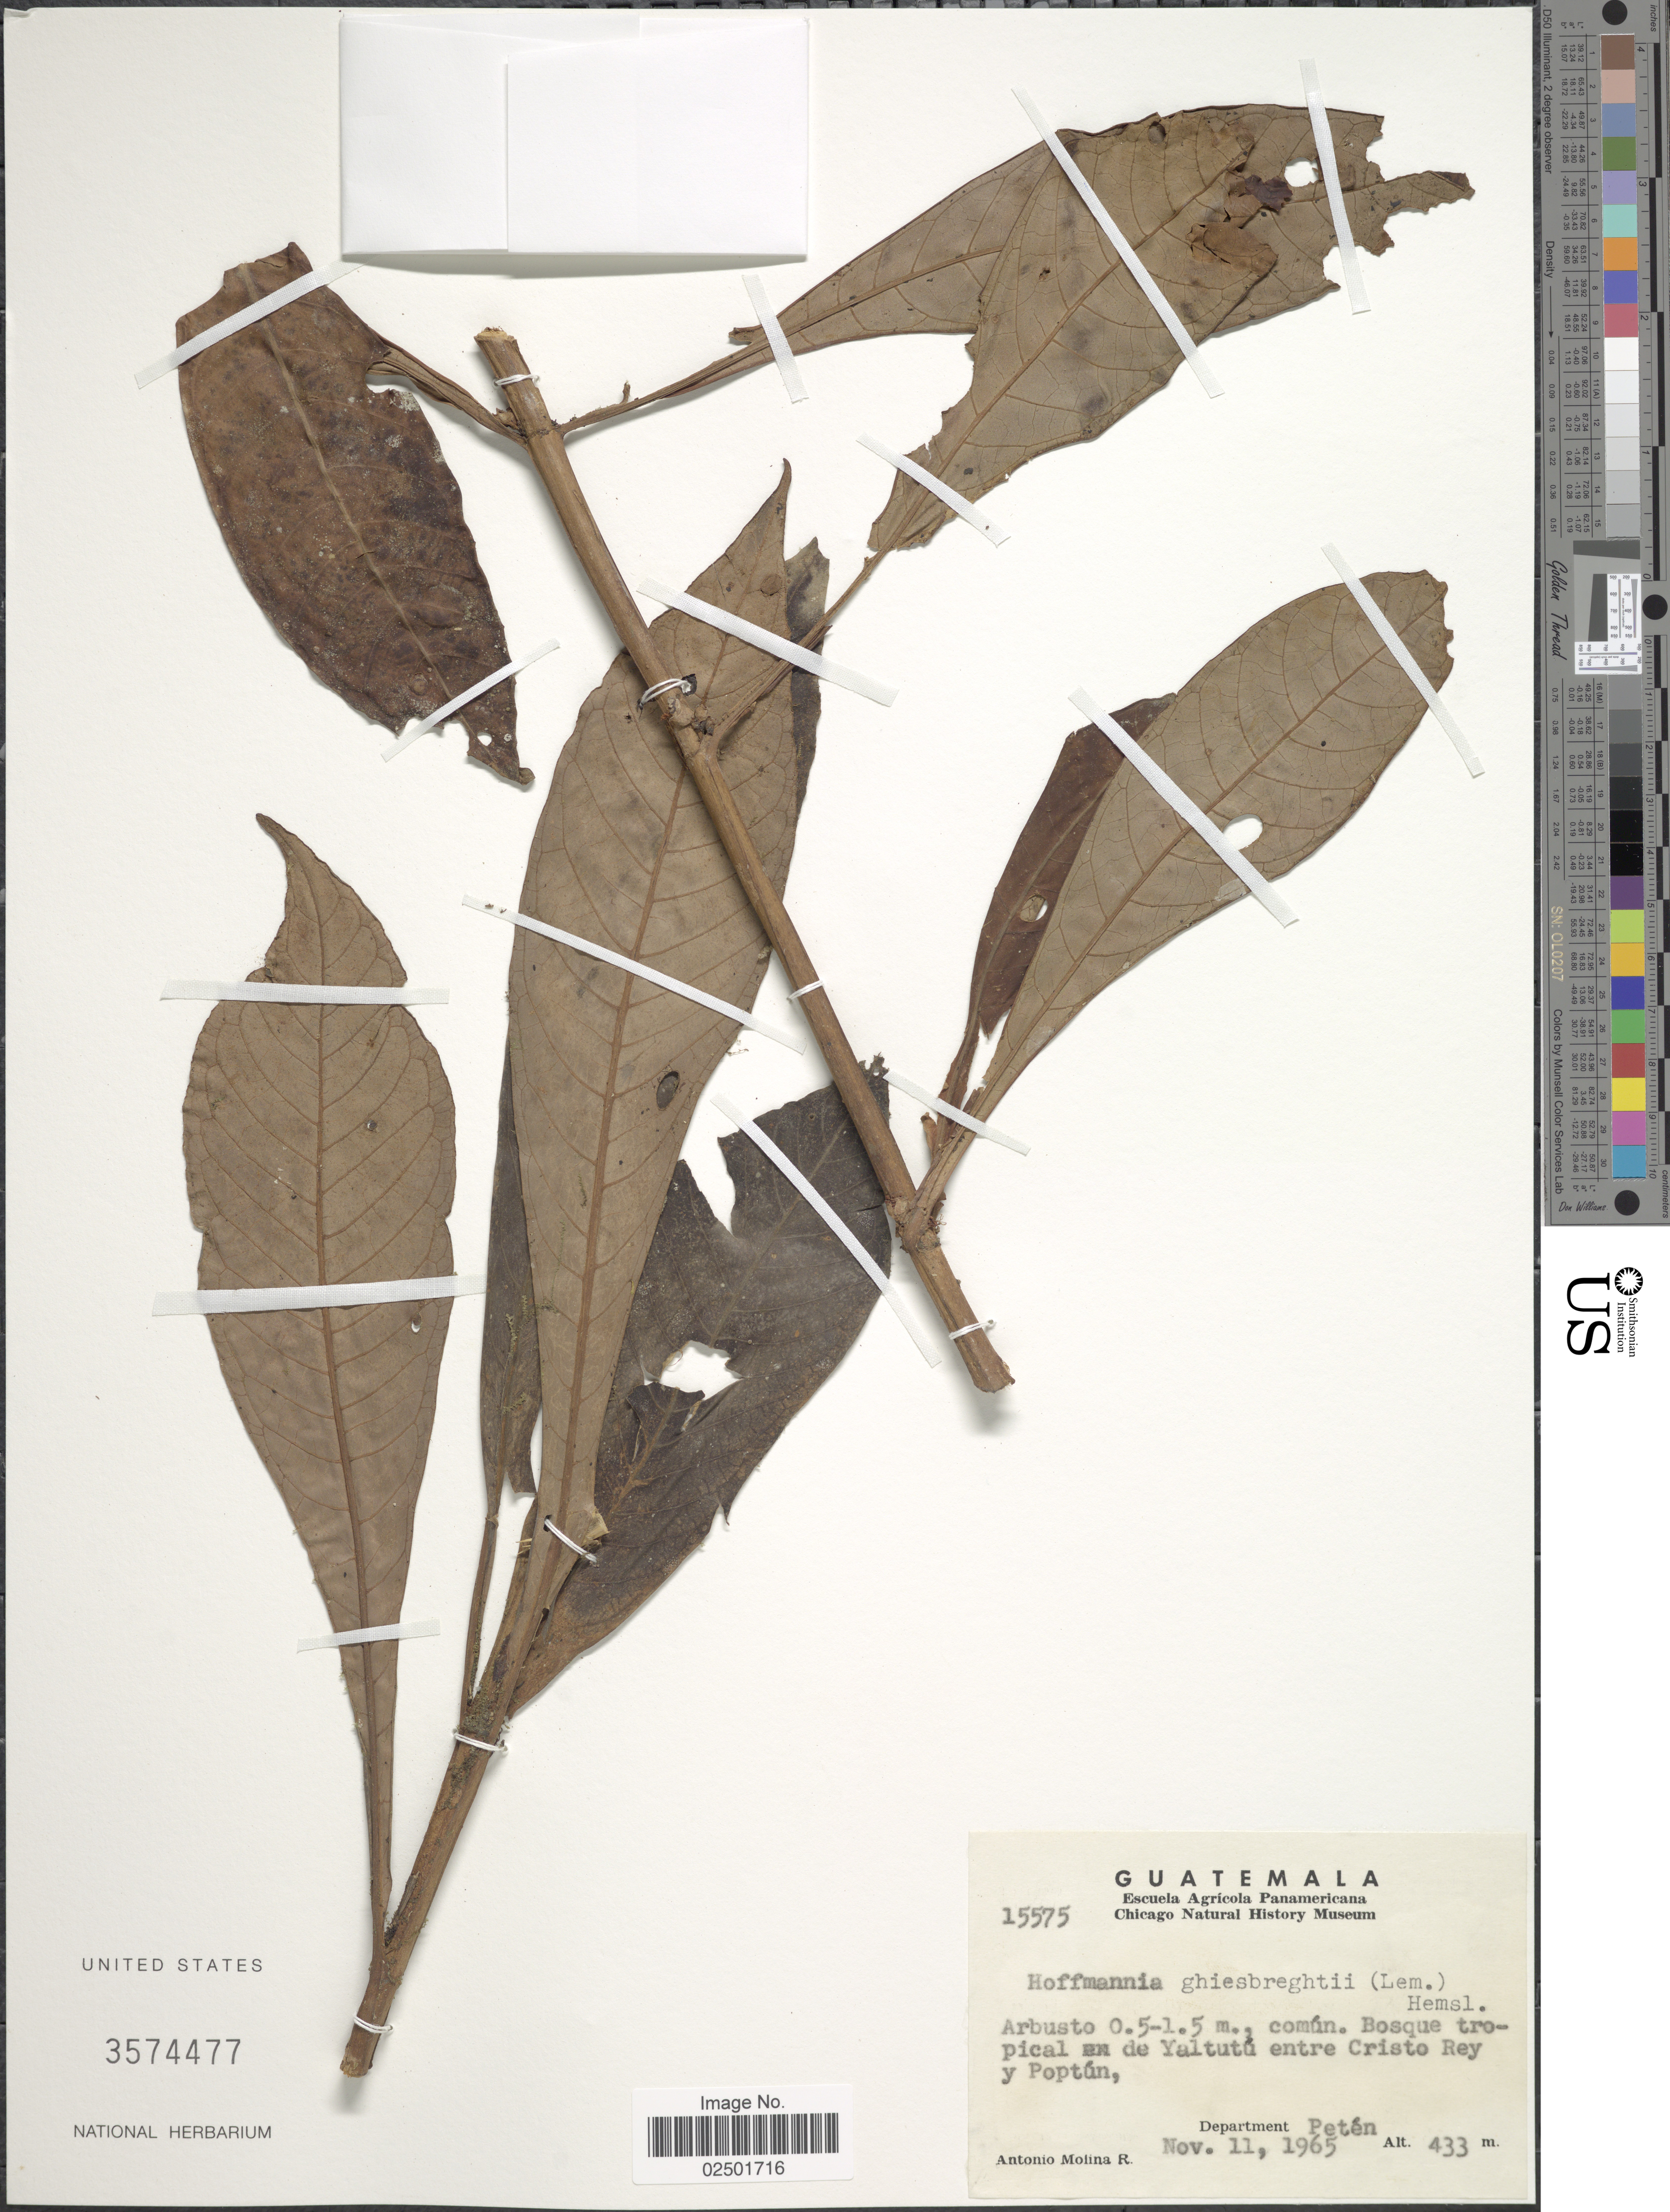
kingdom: Plantae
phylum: Tracheophyta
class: Magnoliopsida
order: Gentianales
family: Rubiaceae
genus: Hoffmannia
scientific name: Hoffmannia ghiesbreghtii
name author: (Lem.) Hemsl.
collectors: A. Molina R.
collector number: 15575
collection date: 1965-11-11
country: Guatemala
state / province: El Petén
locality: Bosque tropical de Yaltutú entre Cristo Rey y Poptún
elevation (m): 433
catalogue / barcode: US 3574477